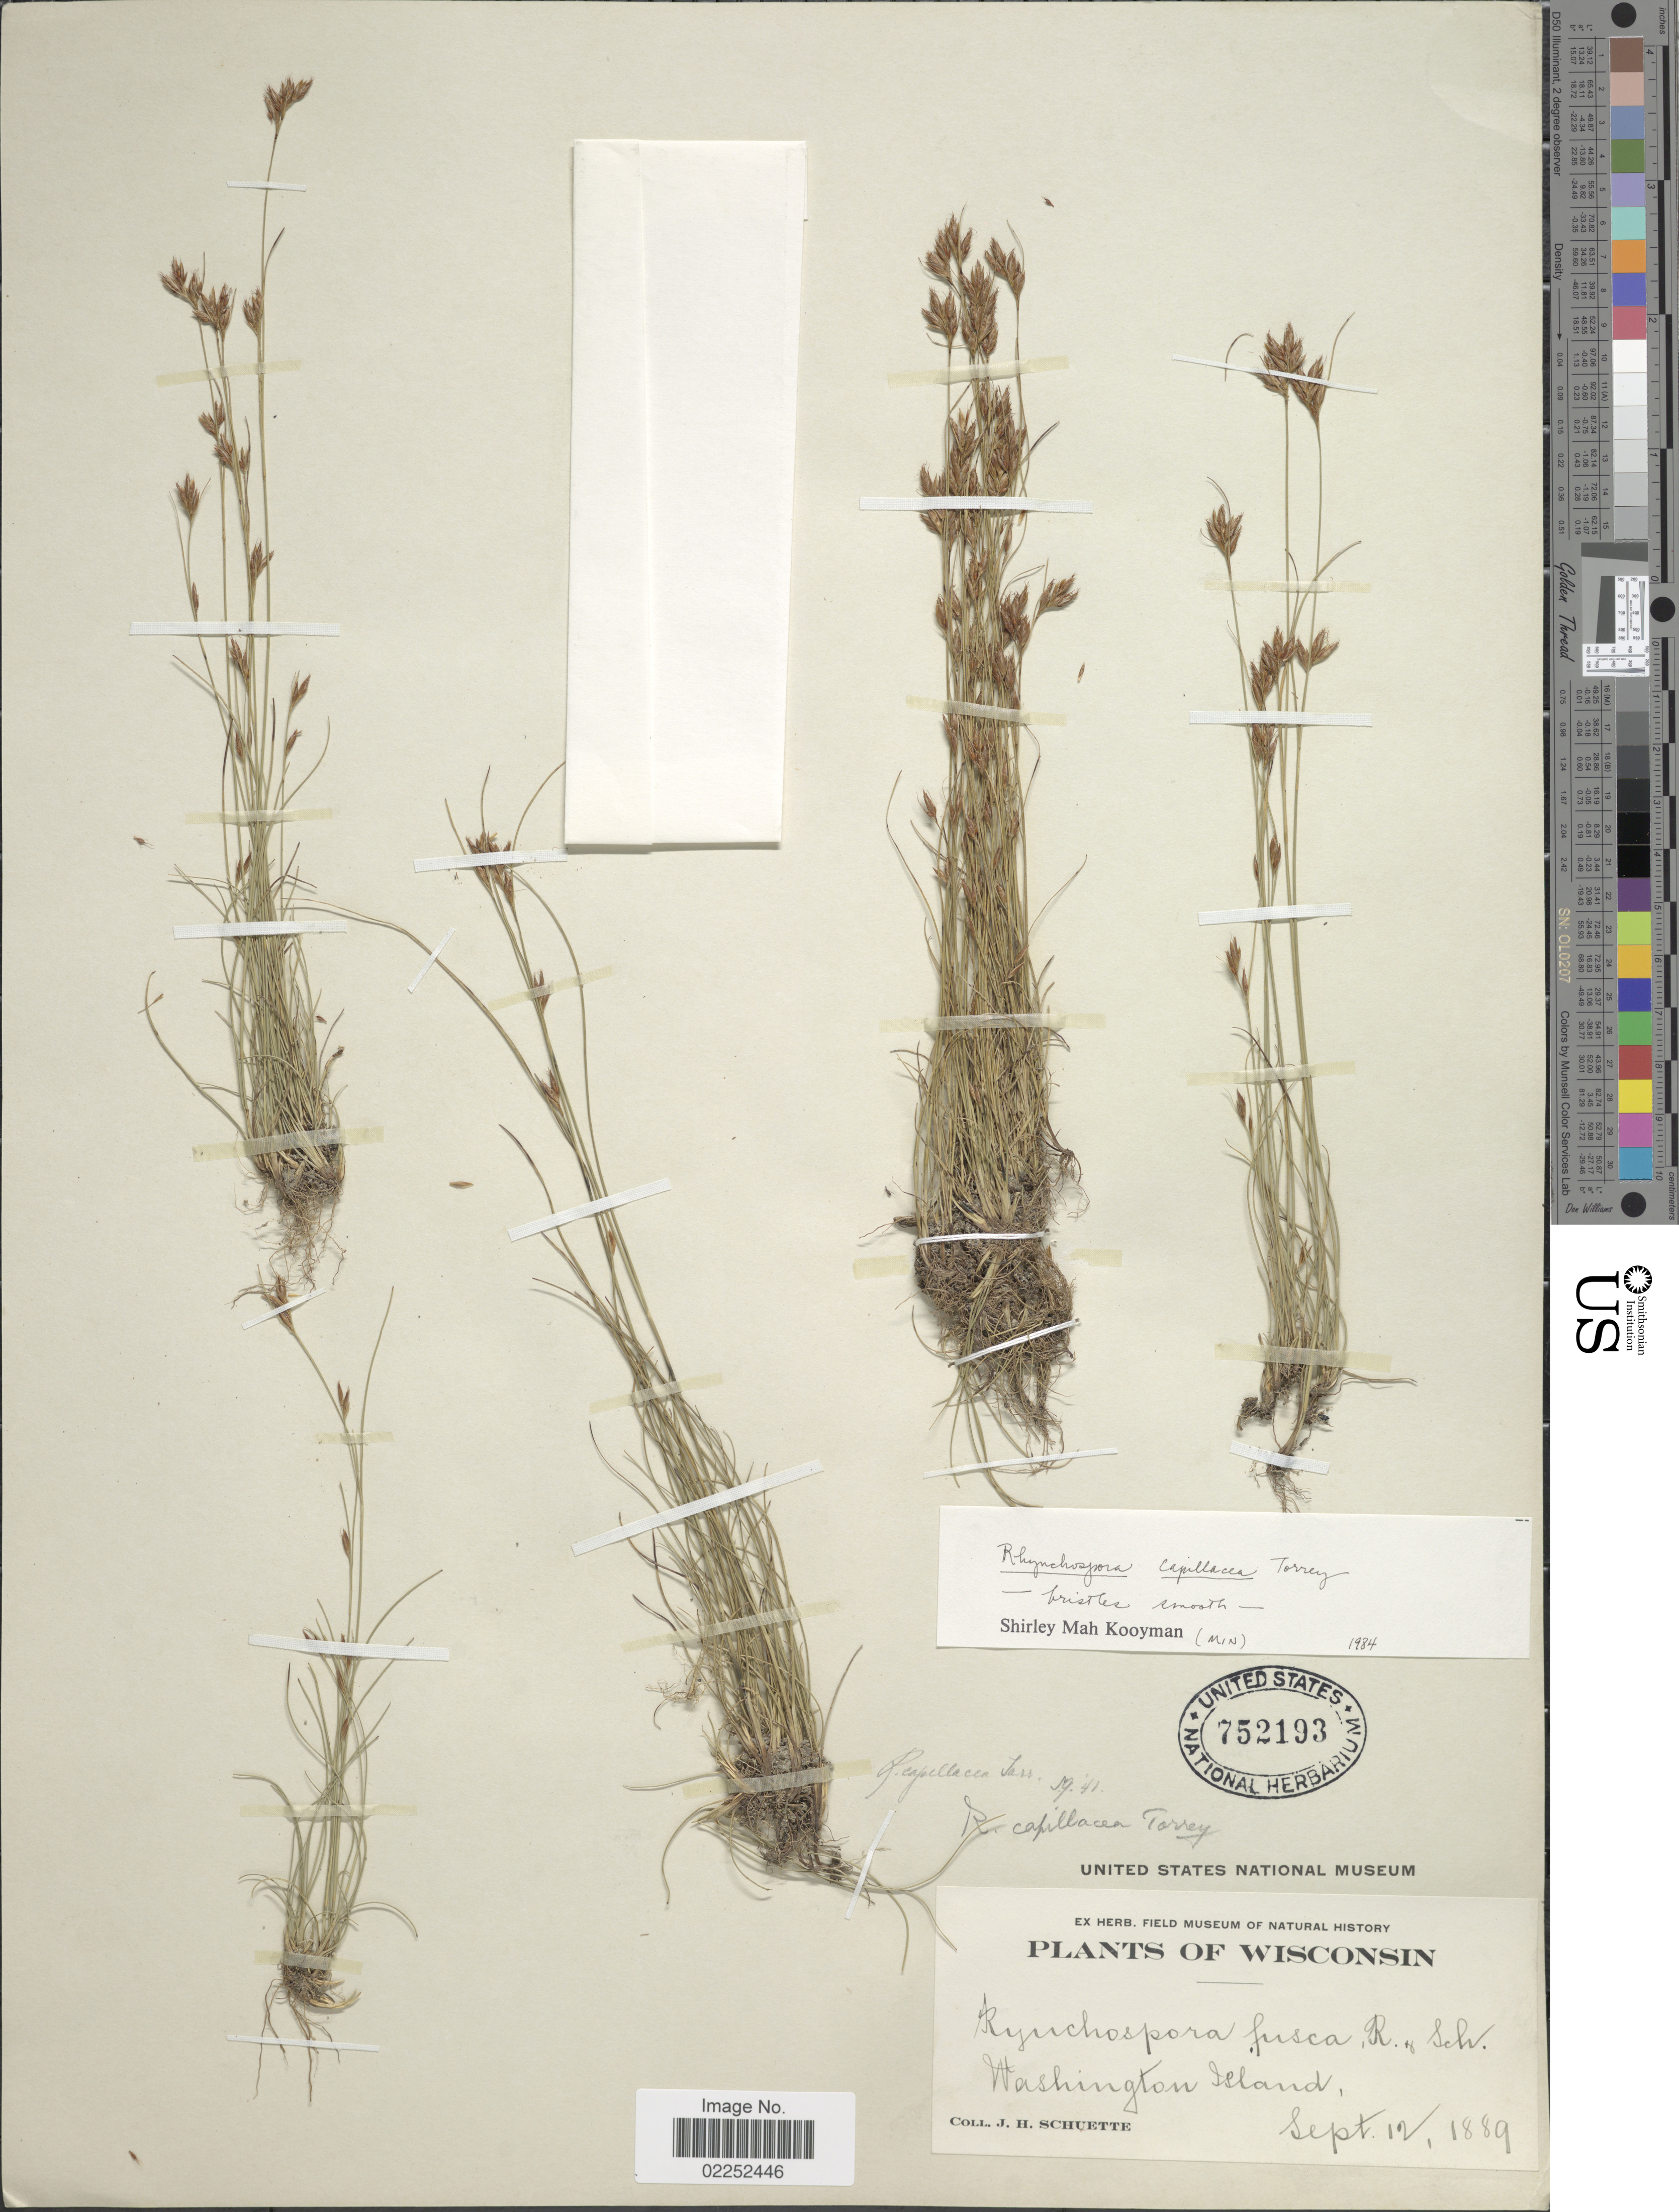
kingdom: Plantae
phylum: Tracheophyta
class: Liliopsida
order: Poales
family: Cyperaceae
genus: Rhynchospora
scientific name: Rhynchospora capillacea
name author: Torr.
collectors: J. H. Schuette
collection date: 1889-09-12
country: United States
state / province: Wisconsin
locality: Washington Island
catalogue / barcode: US 752193